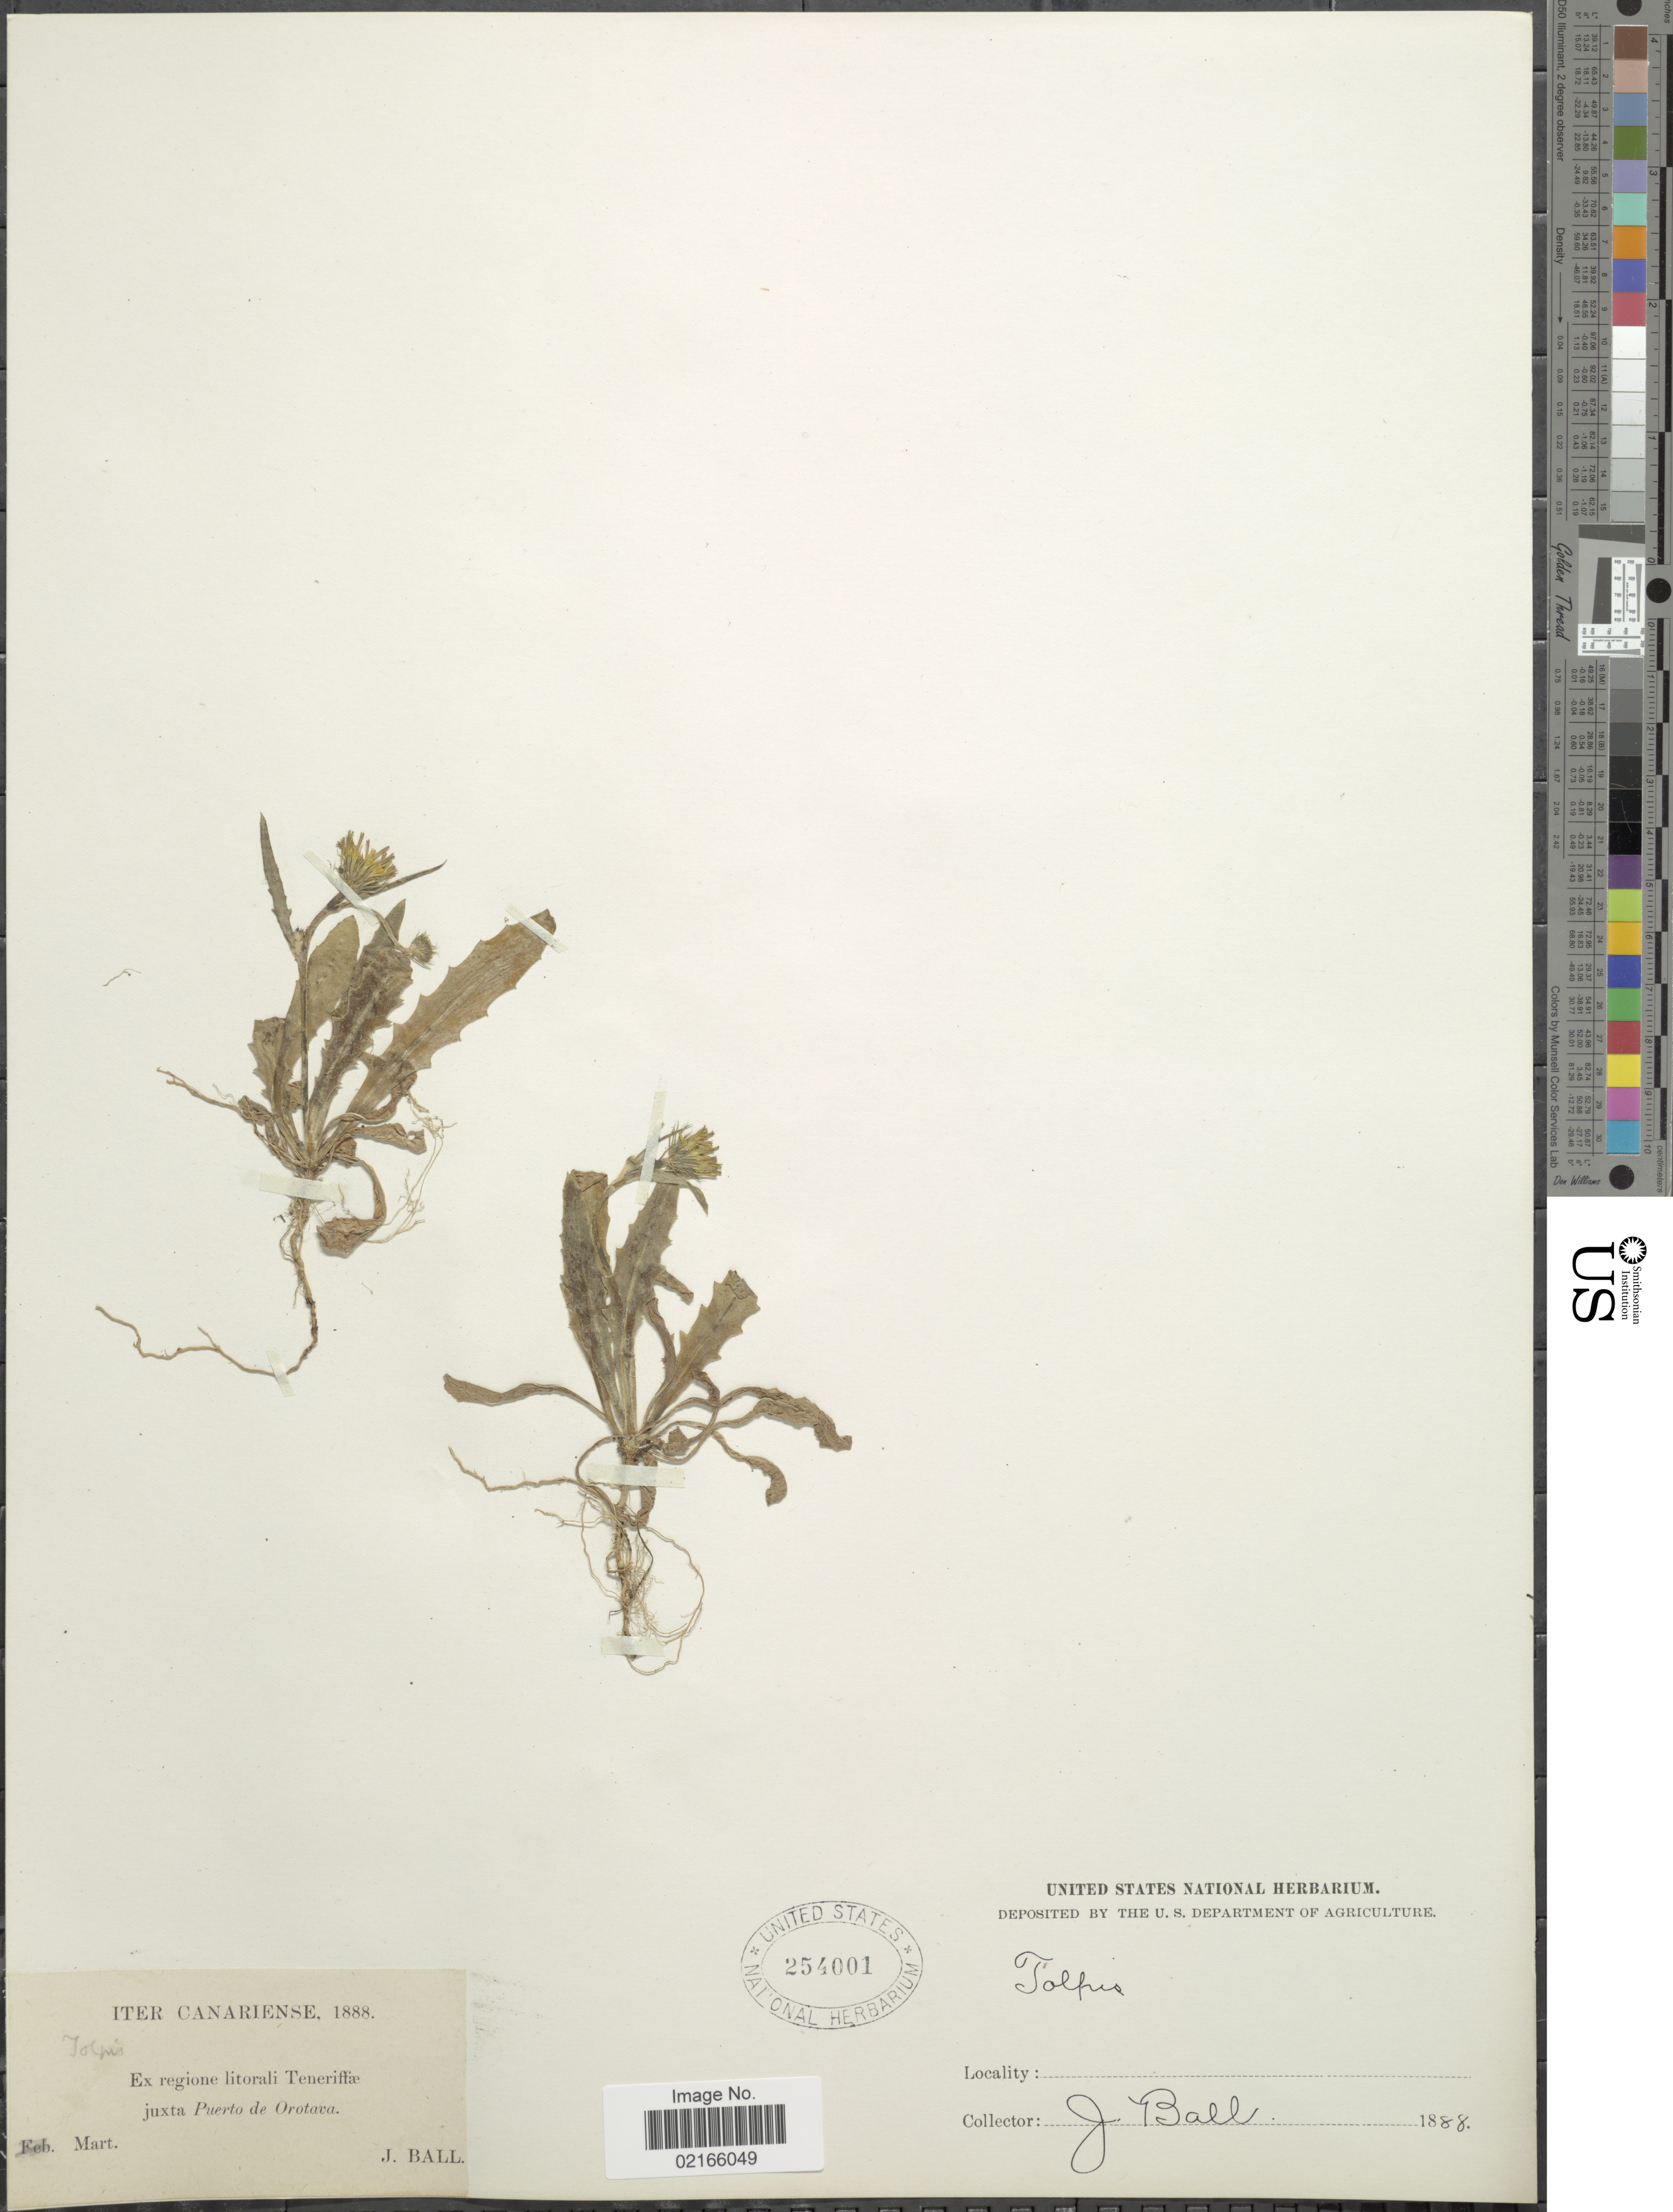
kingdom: Plantae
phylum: Tracheophyta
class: Magnoliopsida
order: Asterales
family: Asteraceae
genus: Tolpis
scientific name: Tolpis barbata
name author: (L.) Gaertn.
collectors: J. Ball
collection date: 1888-03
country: Spain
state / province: Canarias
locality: Canariense, ex regione litorali Teneriffe, juxta Puerto de Ortova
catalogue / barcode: US 254001